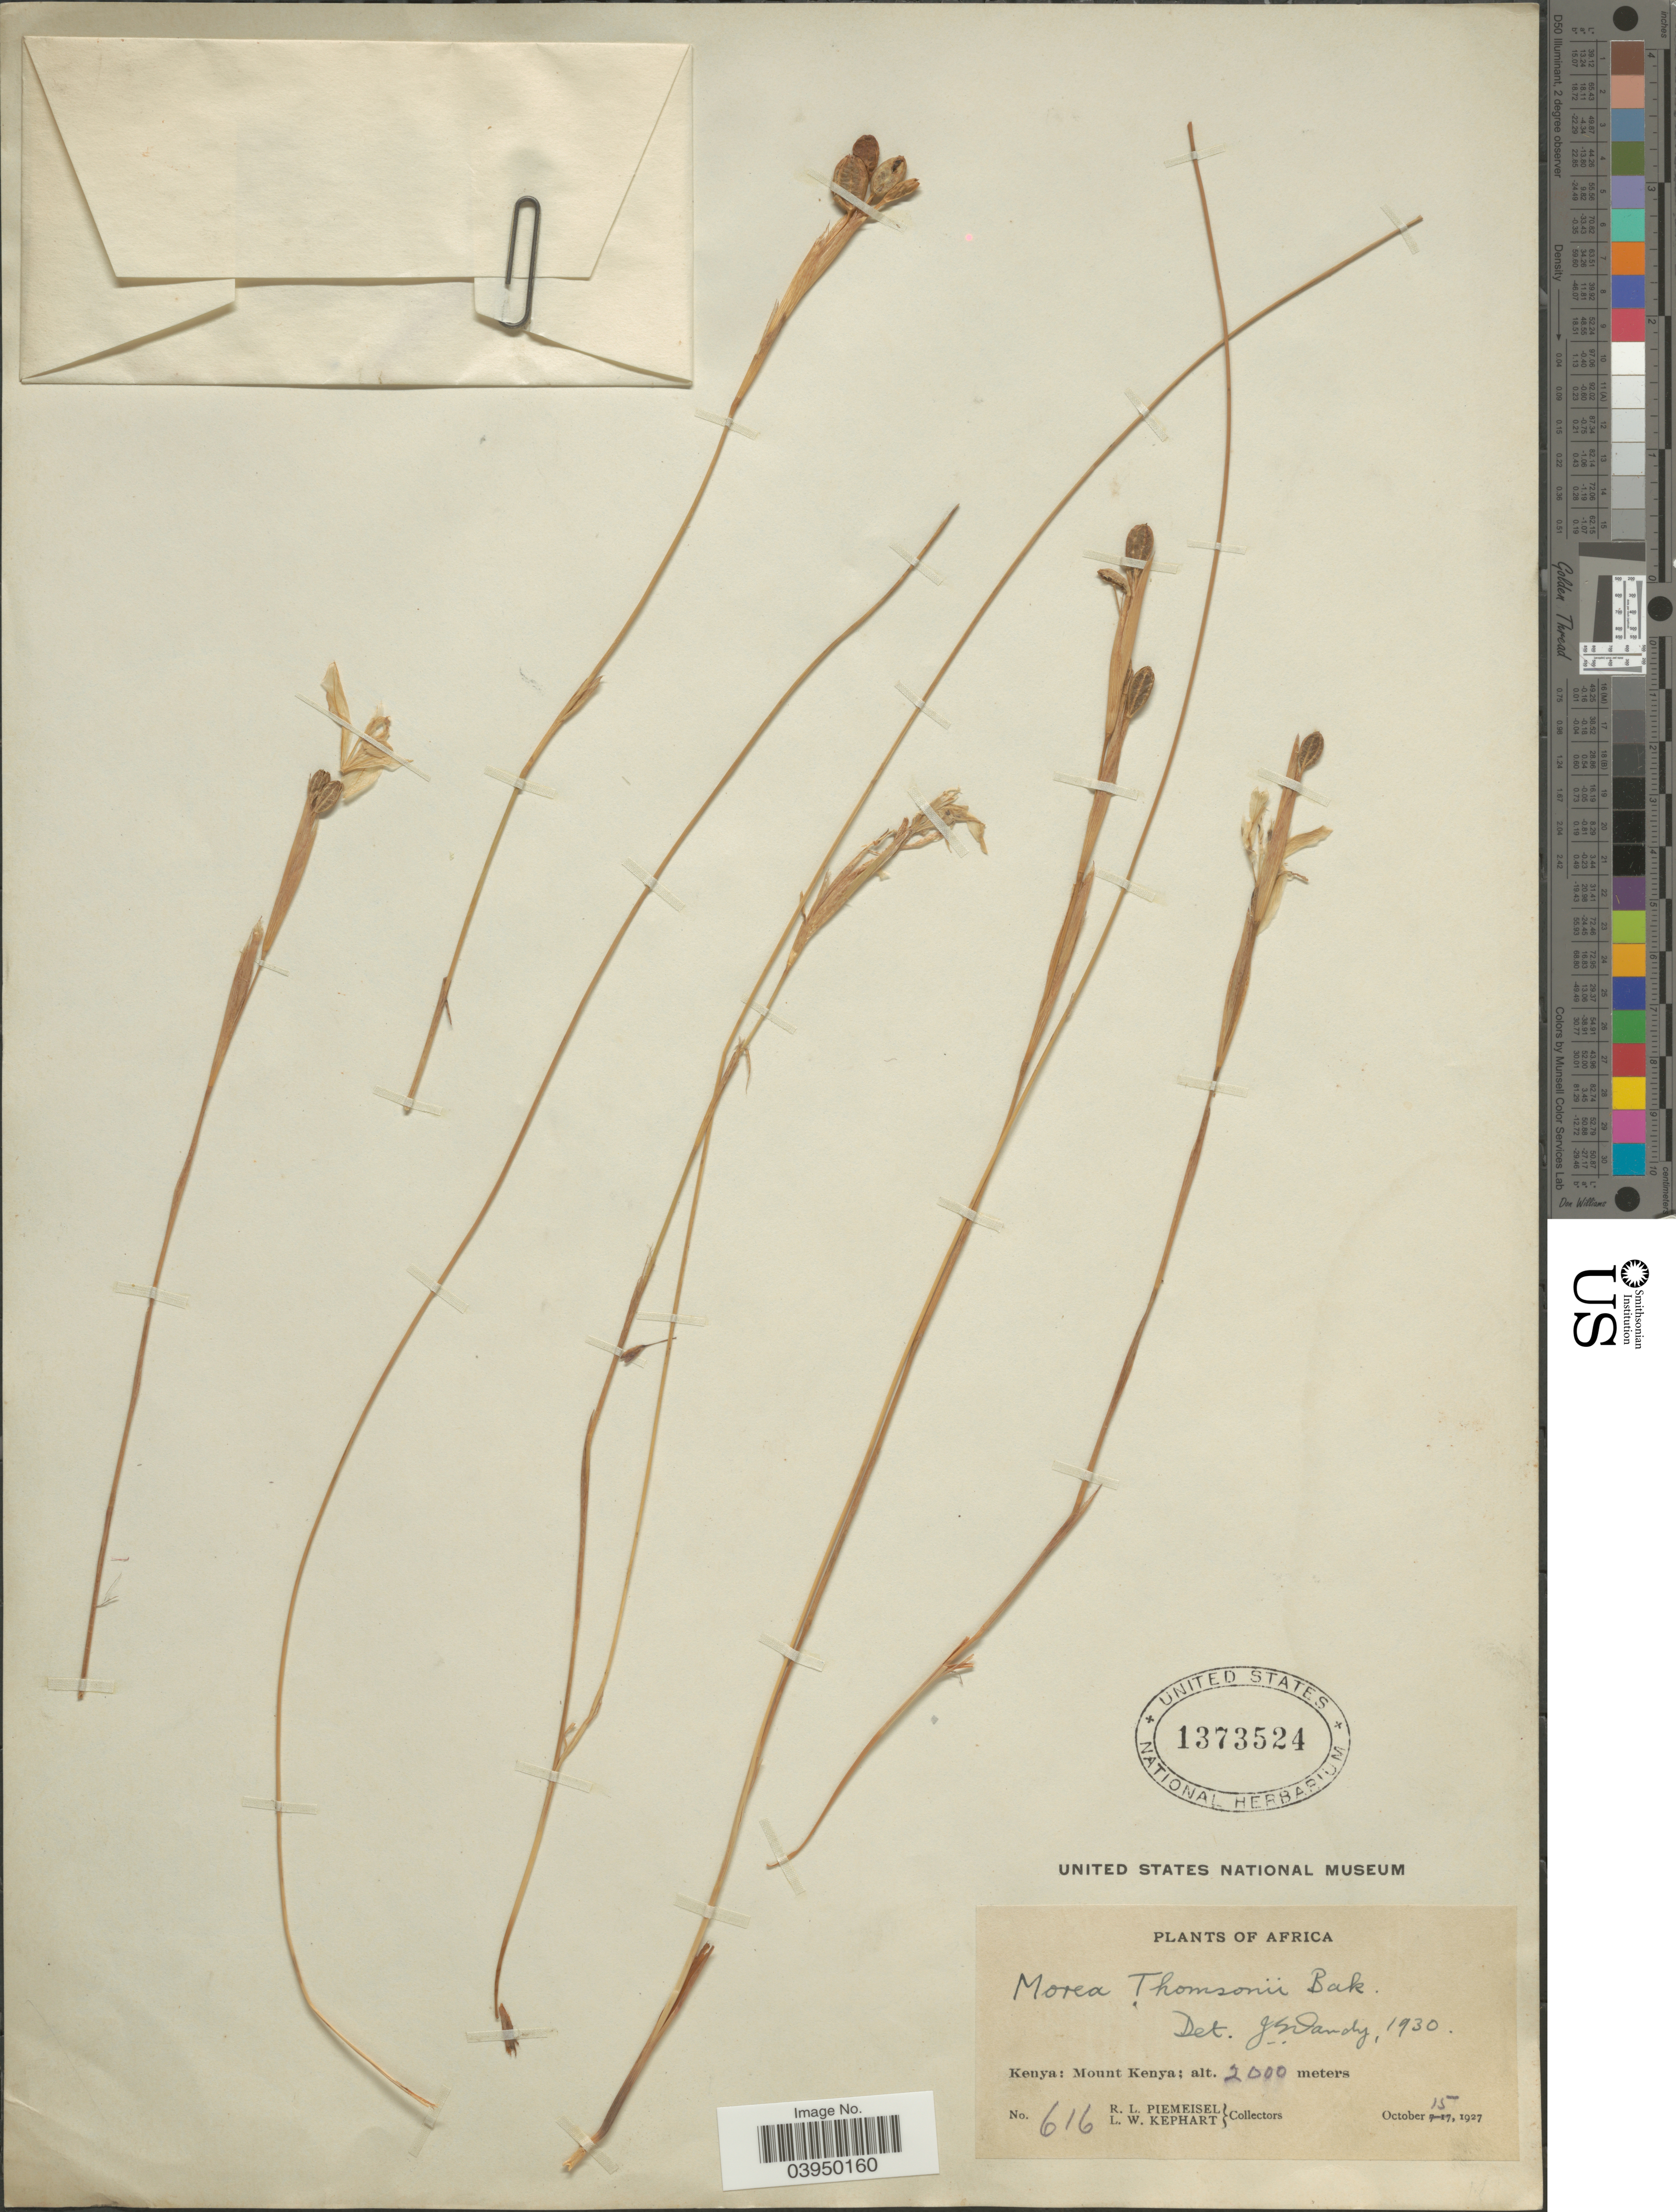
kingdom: Plantae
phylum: Tracheophyta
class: Liliopsida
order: Asparagales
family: Iridaceae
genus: Moraea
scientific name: Moraea thomsonii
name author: Baker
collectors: R. L. Piemeisel & L. W. Kephart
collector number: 616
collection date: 1927-10-15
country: Kenya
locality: Mount Kenya.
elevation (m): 2000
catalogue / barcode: US 1373524